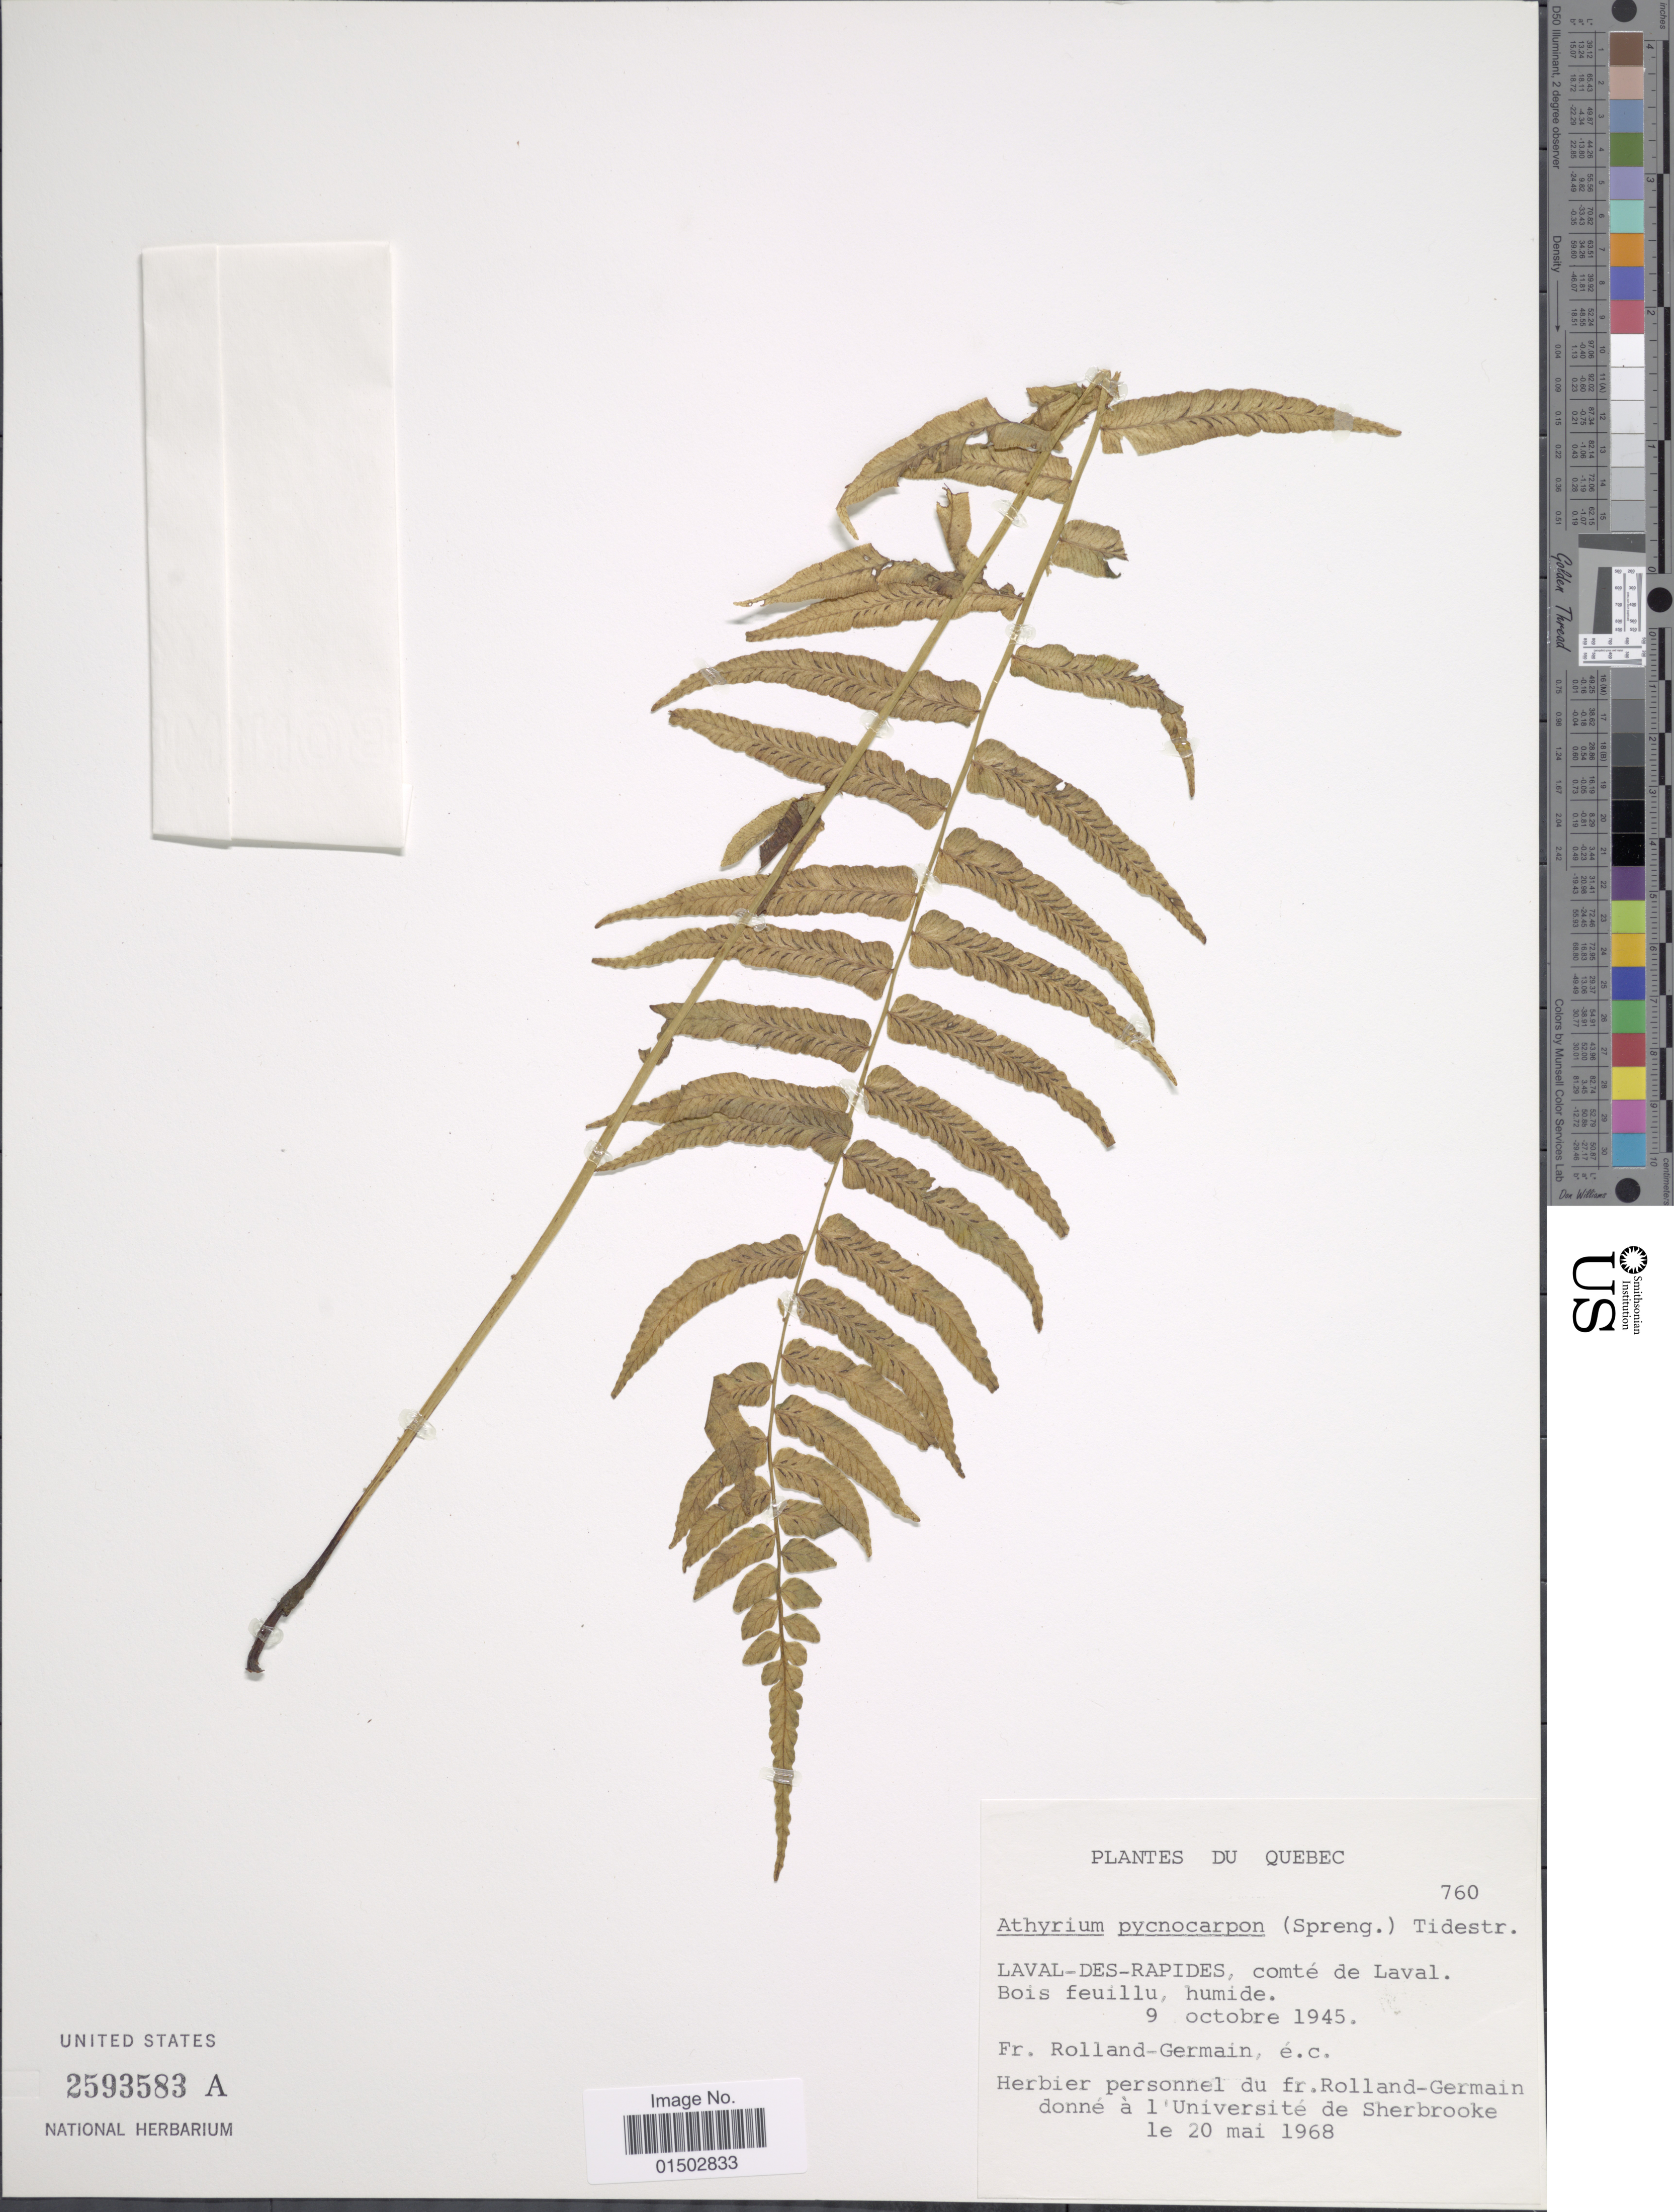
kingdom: Plantae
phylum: Tracheophyta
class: Polypodiopsida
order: Polypodiales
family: Diplaziopsidaceae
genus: Homalosorus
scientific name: Homalosorus pycnocarpos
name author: (Spreng.) Pic. Serm.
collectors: Rolland-Germain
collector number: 760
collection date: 1945-10-09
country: Canada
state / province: Quebec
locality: LAVAL-DES-RAPIDES, comte de Laval. Bois Feuillu, humide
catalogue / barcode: US 2593583A